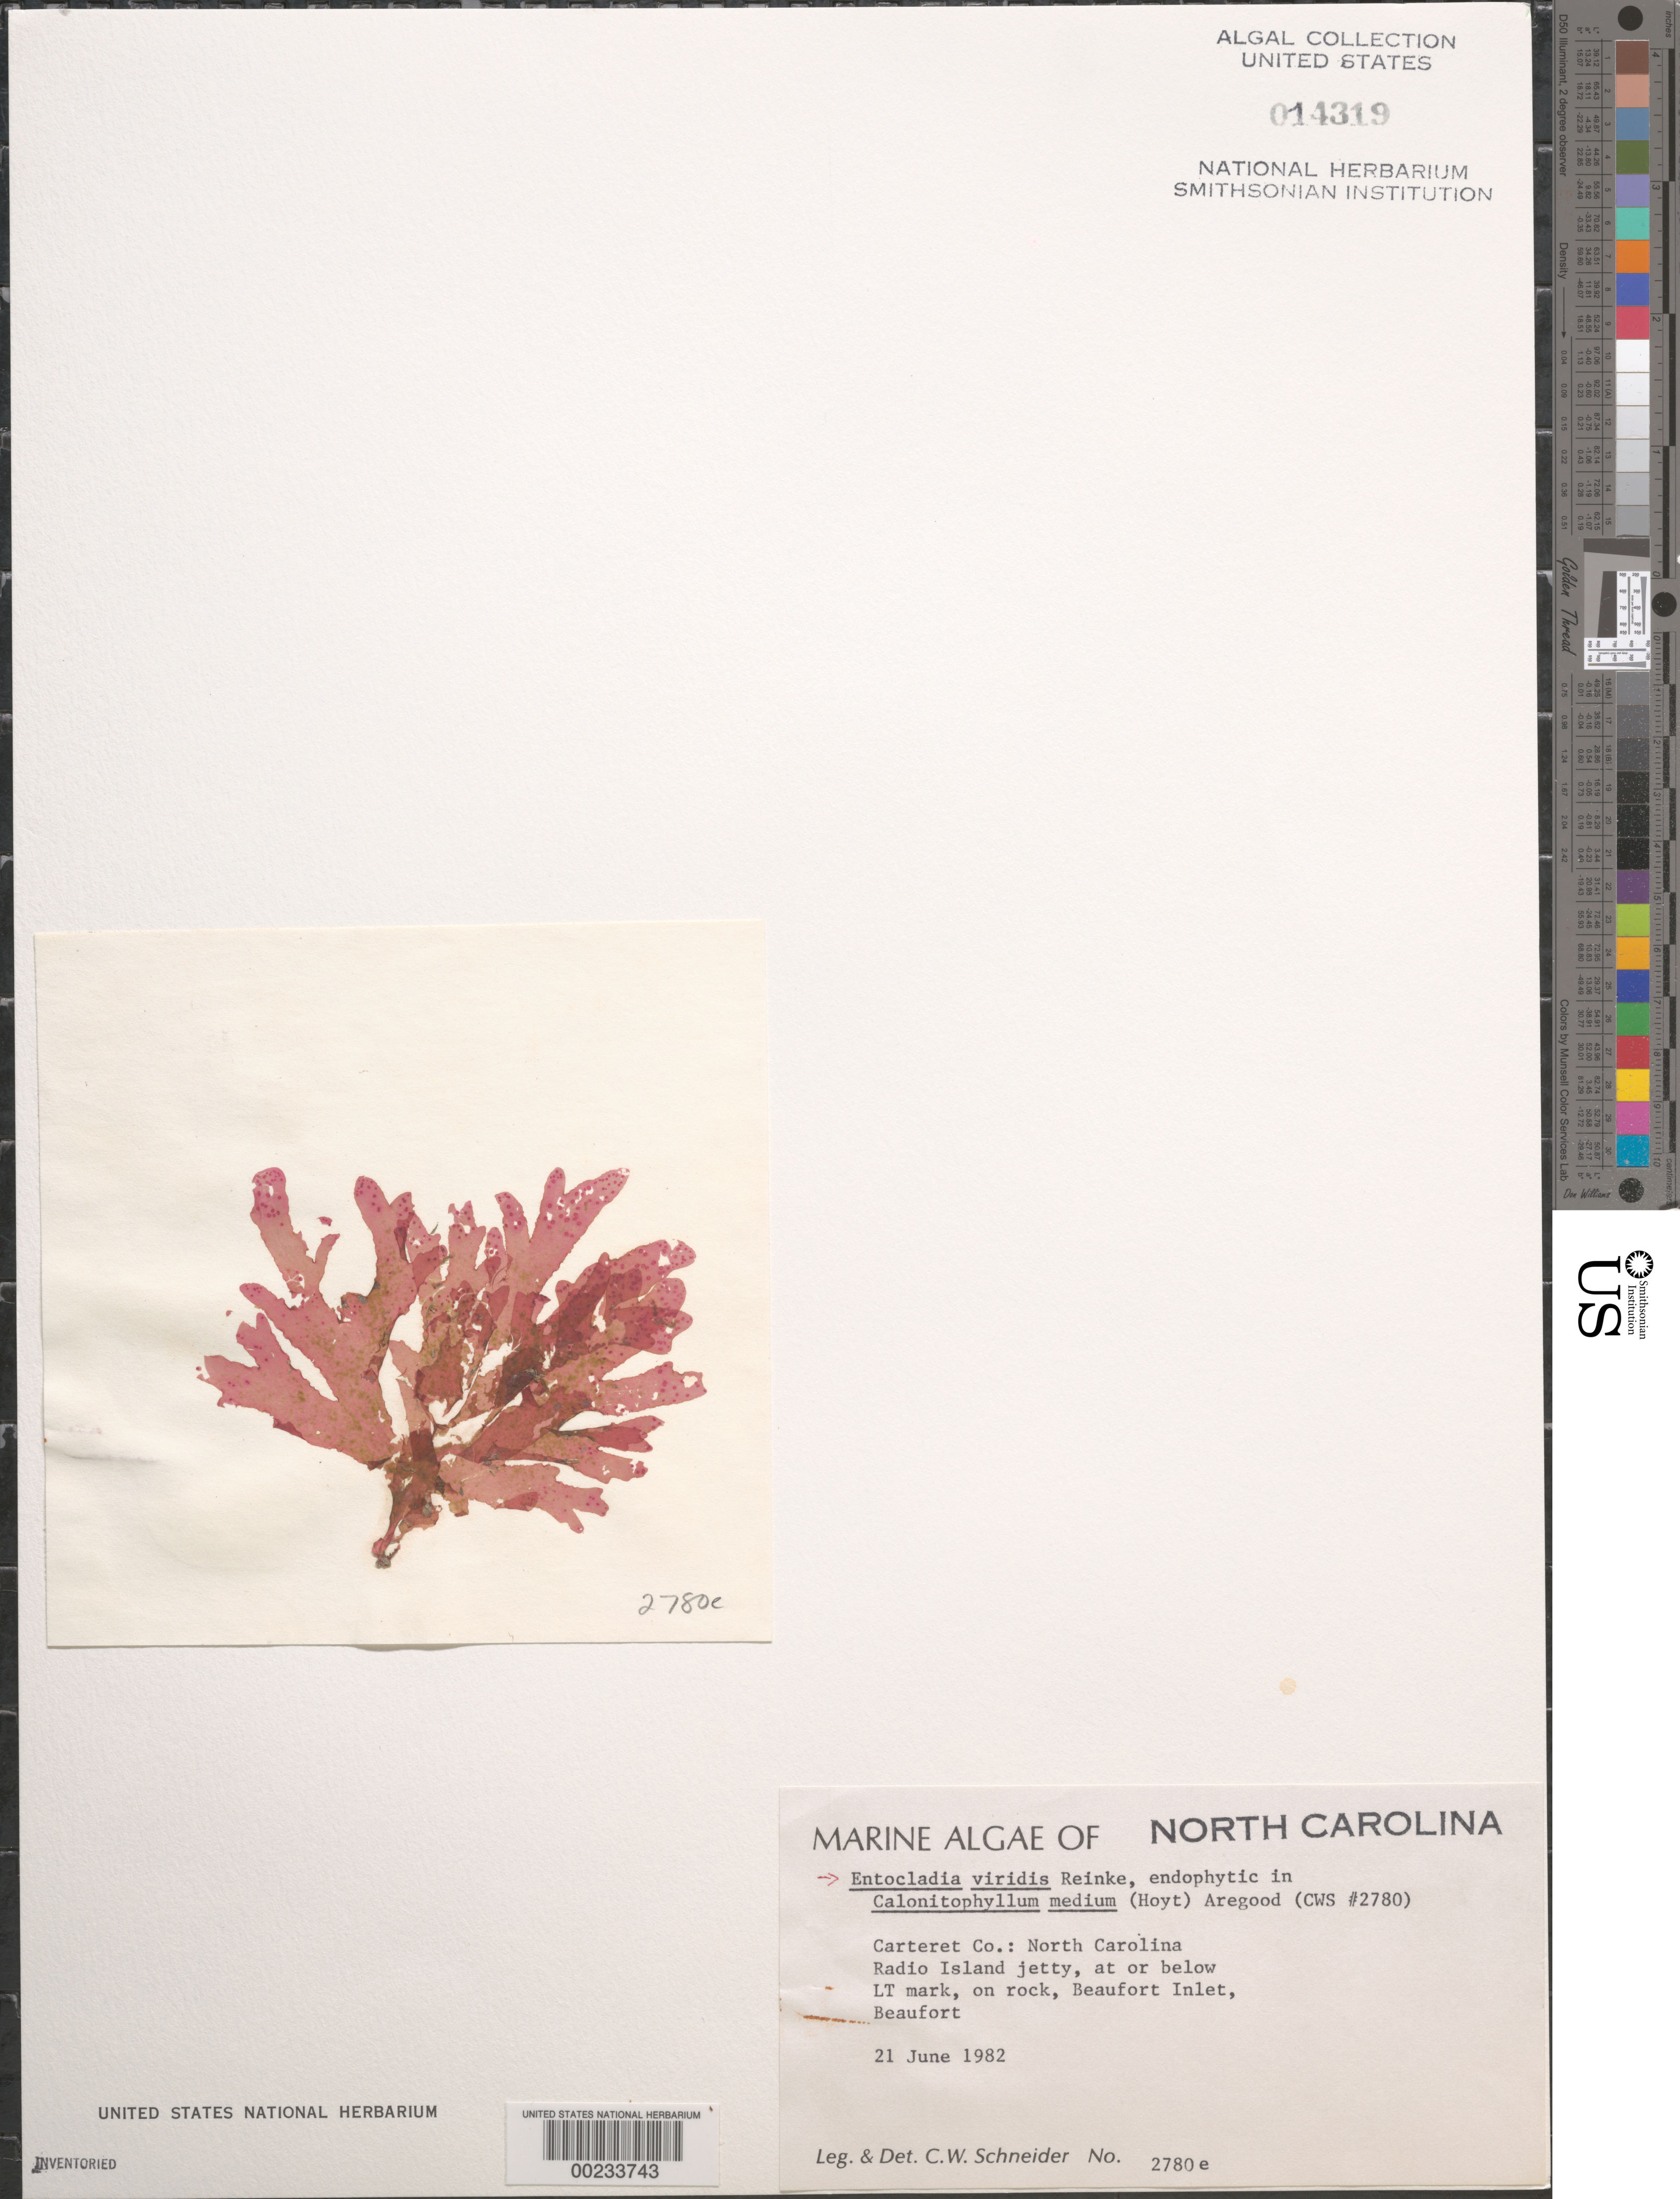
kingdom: Plantae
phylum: Chlorophyta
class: Ulvophyceae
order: Ulvales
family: Ulvellaceae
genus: Ulvella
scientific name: Ulvella viridis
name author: (Reinke) R. Nielsen et al.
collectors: C. W. Schneider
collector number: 2780e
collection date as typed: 21 Jun 1982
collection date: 1982-06-21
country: United States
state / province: North Carolina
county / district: Carteret County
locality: Beaufort, Beaufort Inlet, Radio Island jetty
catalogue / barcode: US 14319